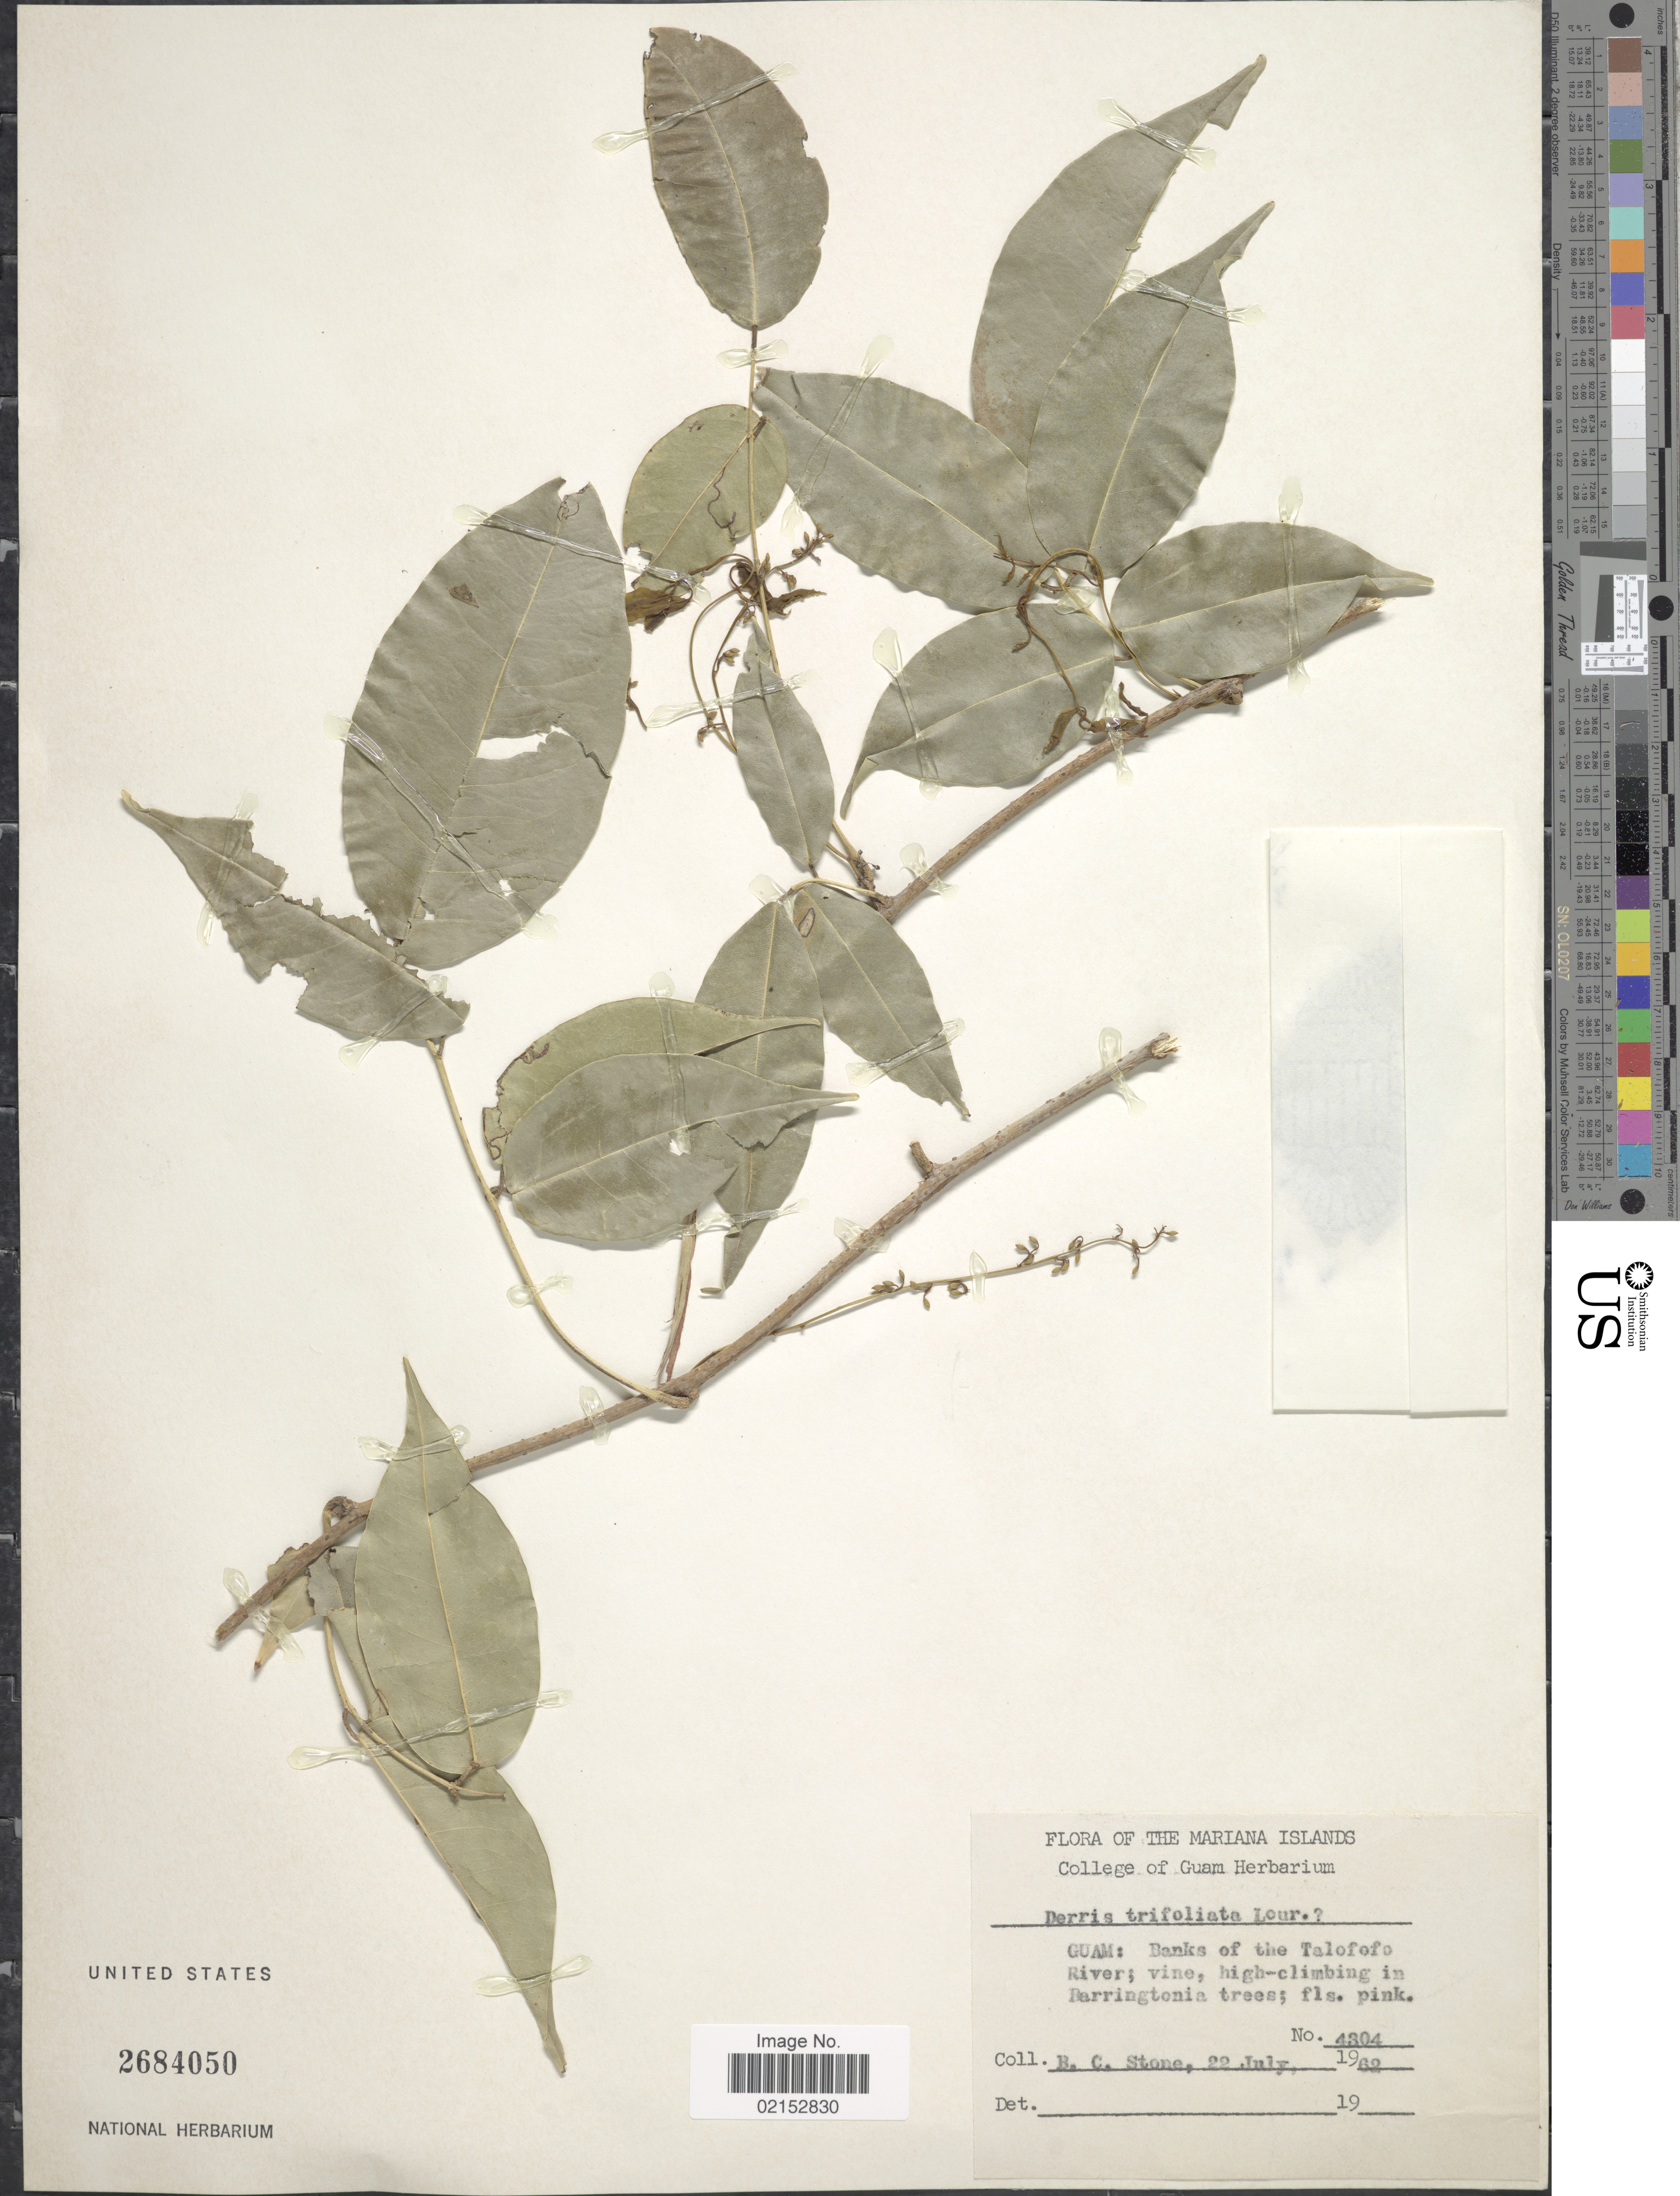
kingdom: Plantae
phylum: Tracheophyta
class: Magnoliopsida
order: Fabales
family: Fabaceae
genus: Derris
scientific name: Derris trifoliata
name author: Lour.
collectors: B. C. Stone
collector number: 4304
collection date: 1962-07-22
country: Guam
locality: The Mariana Islands, banks of the Talofofo River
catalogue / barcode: US 2684050